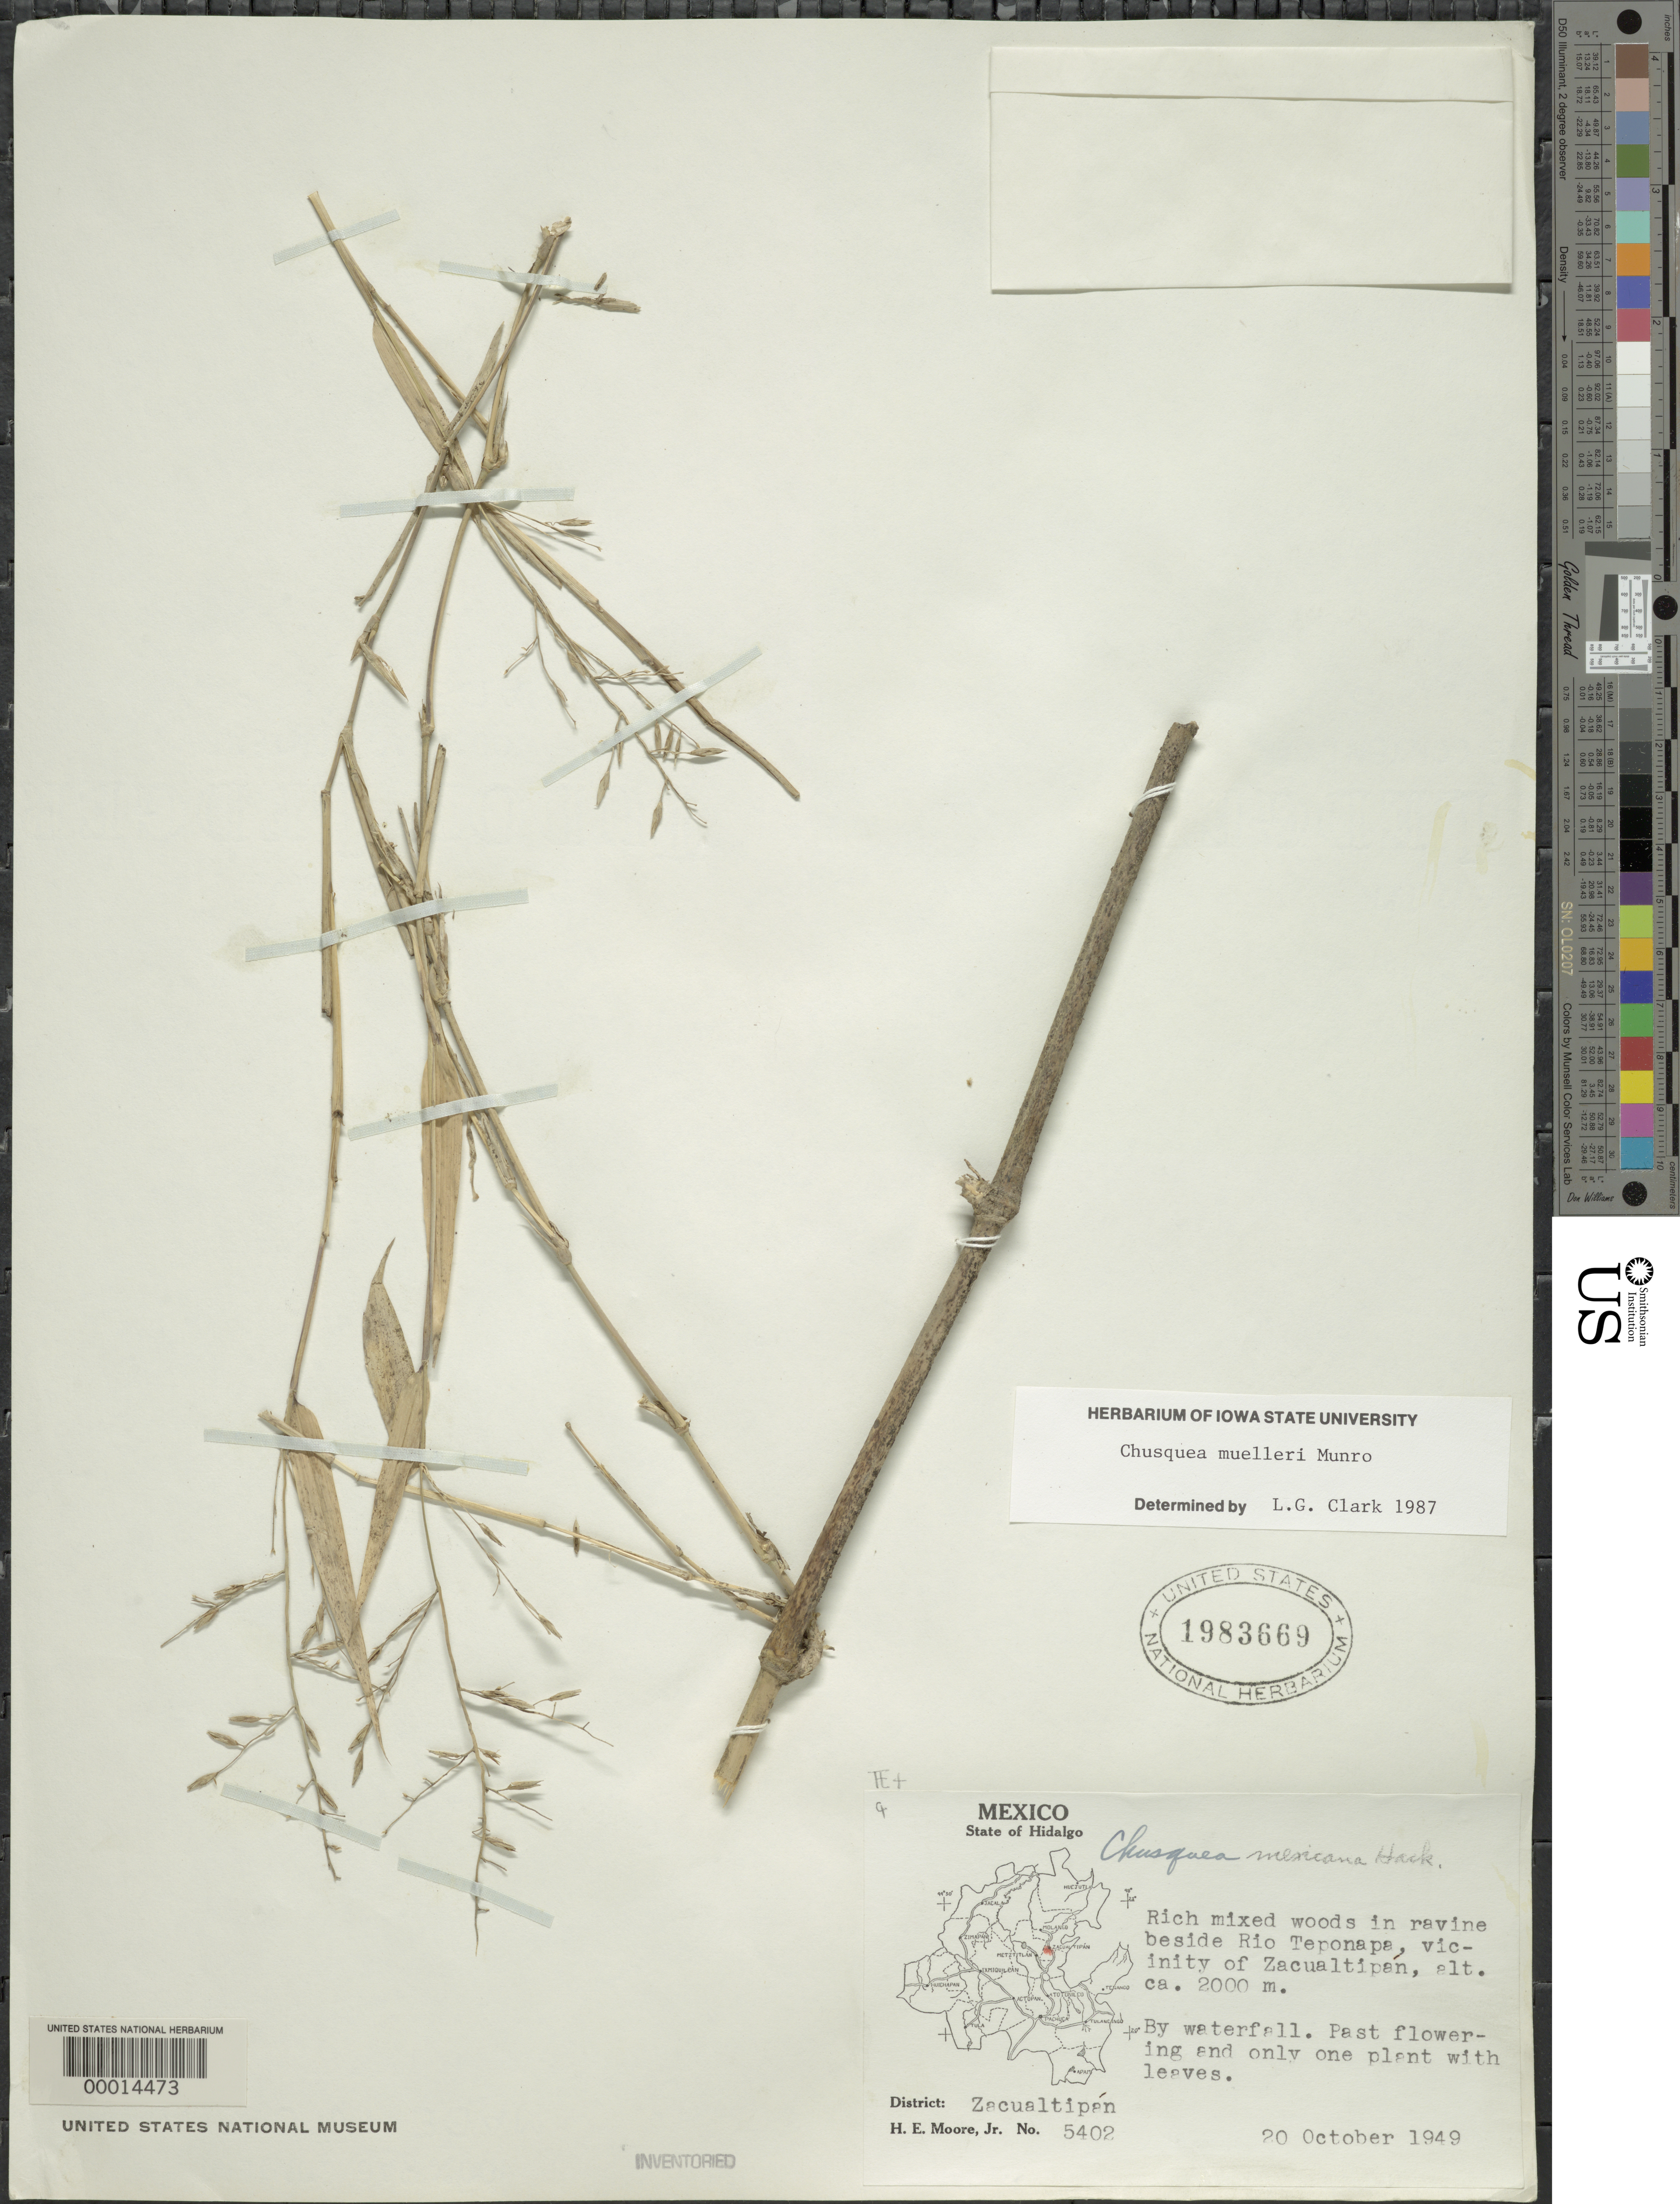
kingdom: Plantae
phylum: Tracheophyta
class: Liliopsida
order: Poales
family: Poaceae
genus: Chusquea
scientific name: Chusquea mulleri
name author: Munro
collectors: H. E. Moore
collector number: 5402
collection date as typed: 20 Oct 1949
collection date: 1949-10-20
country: Mexico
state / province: Hidalgo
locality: Zacualtipan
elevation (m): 2000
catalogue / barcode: US 1983669